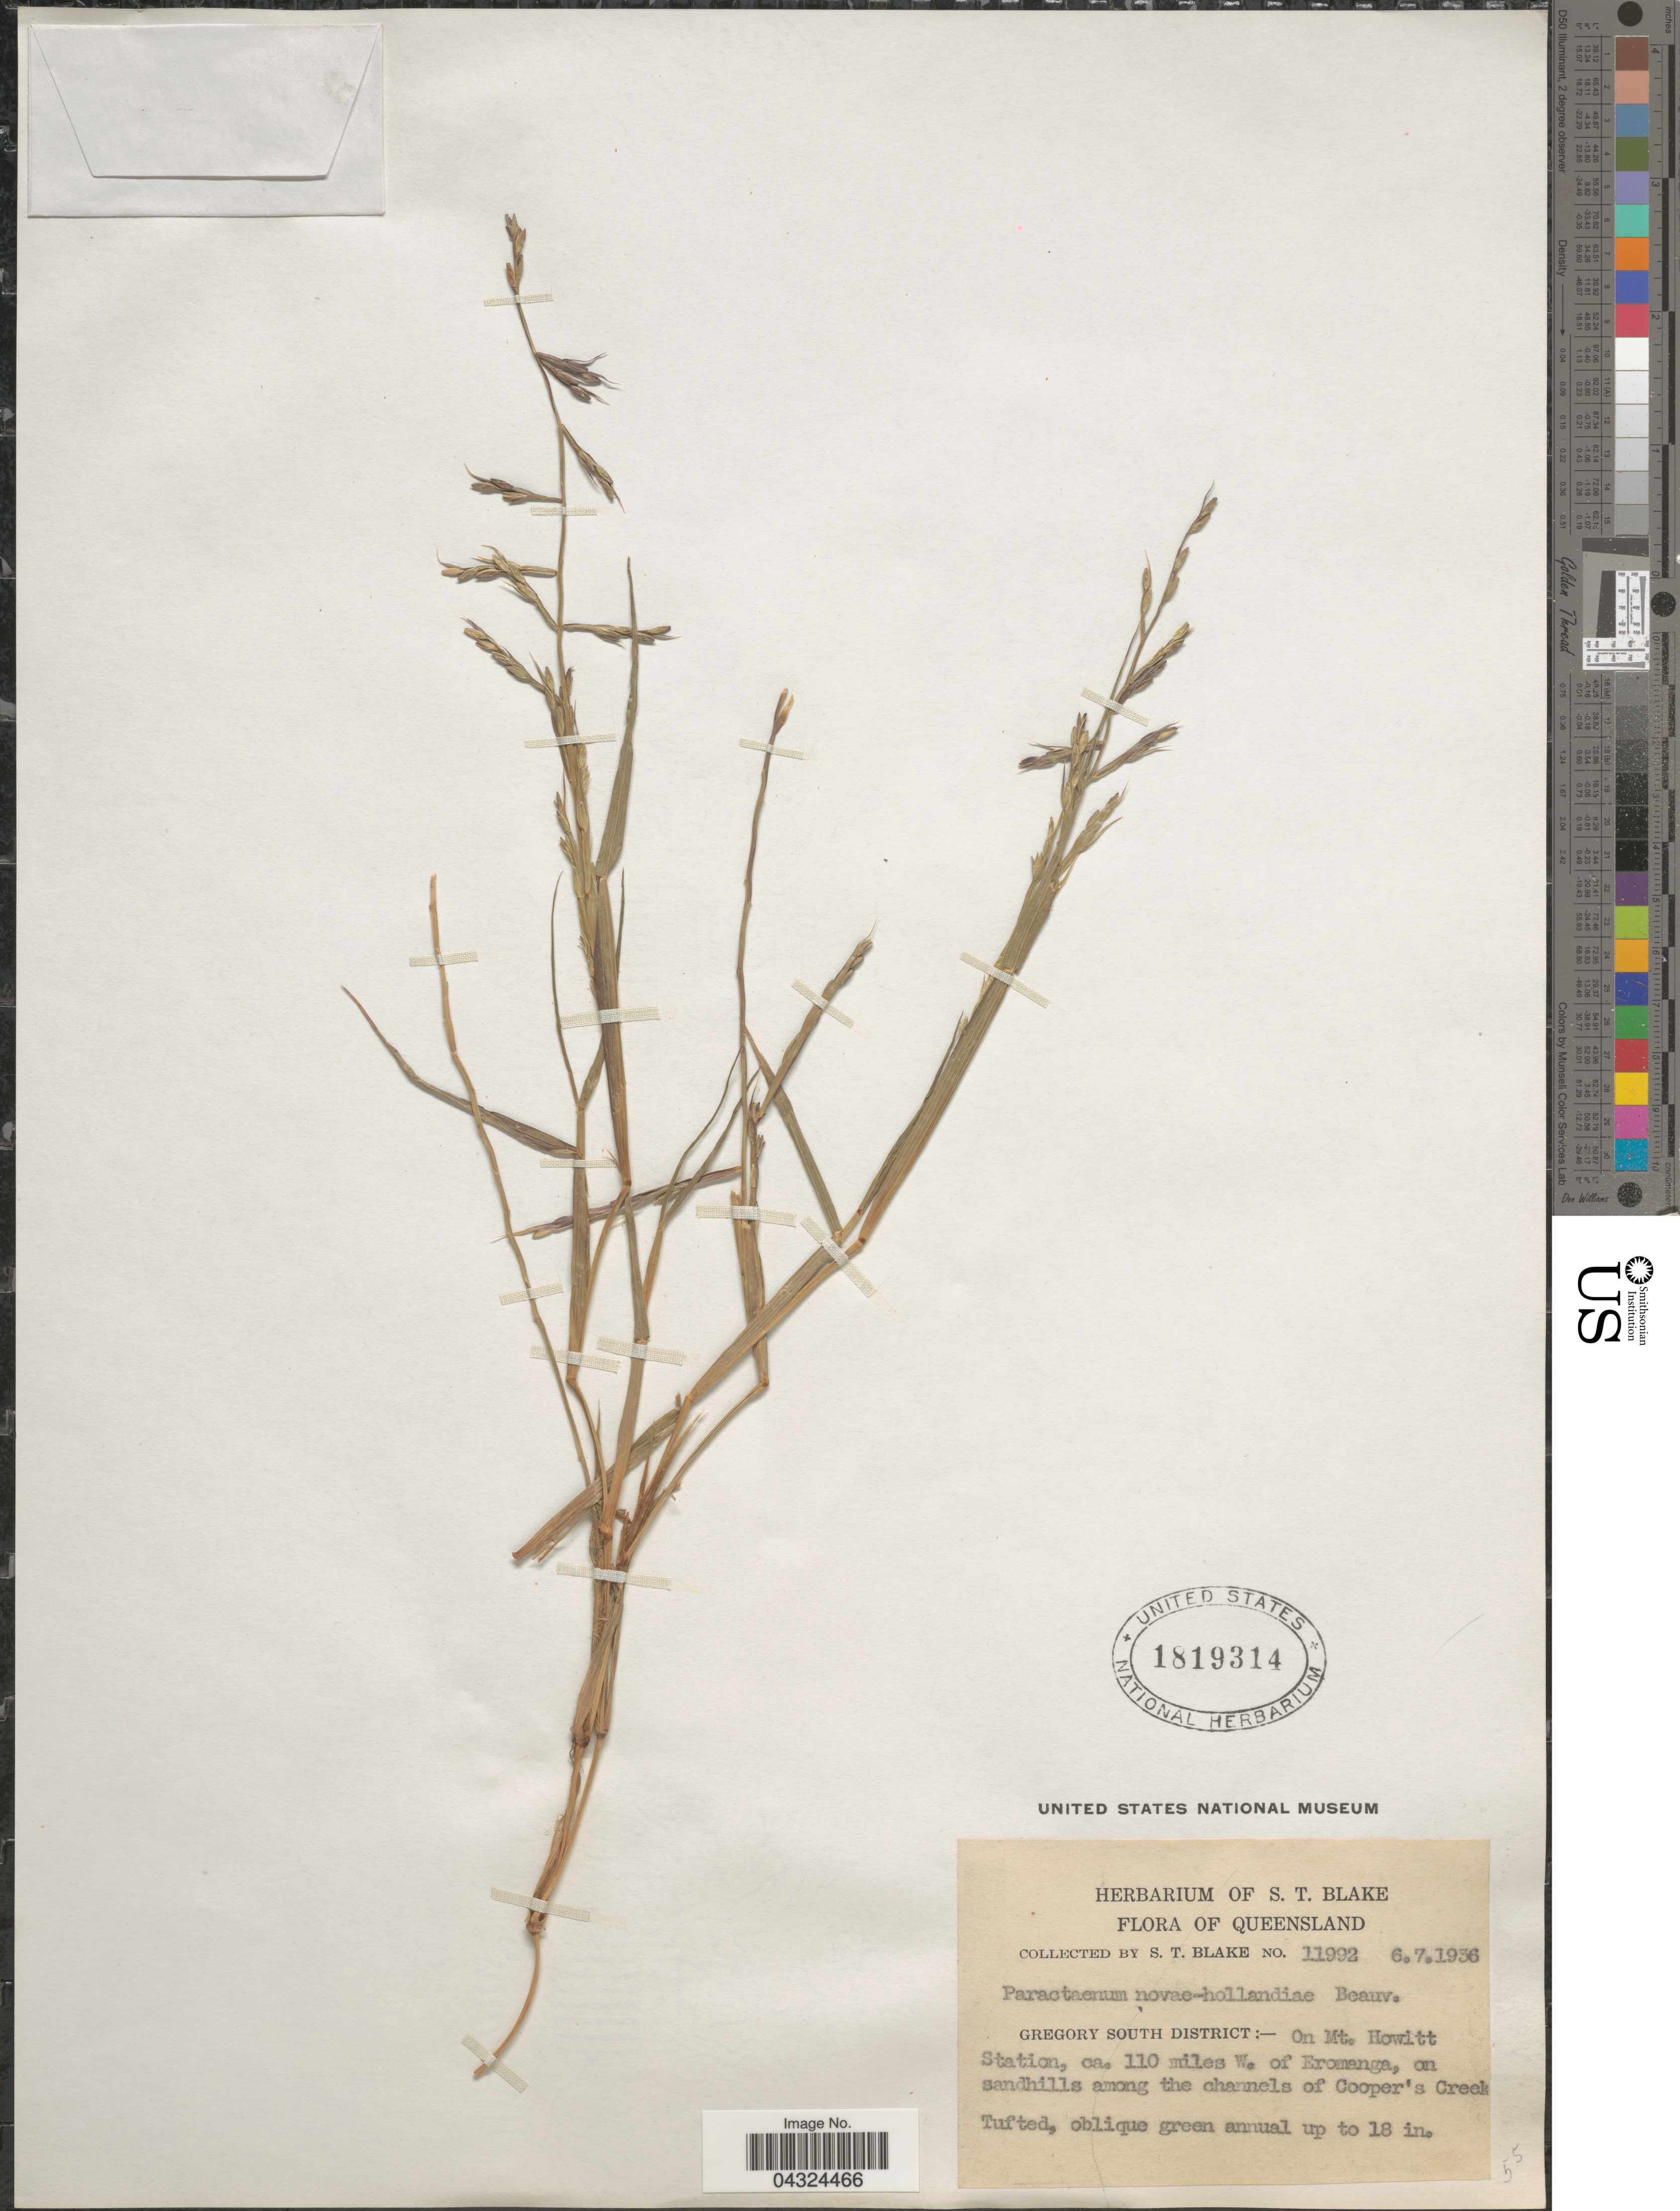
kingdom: Plantae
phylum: Tracheophyta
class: Liliopsida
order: Poales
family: Poaceae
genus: Paractaenum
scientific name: Paractaenum novae-hollandiae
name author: P. Beauv.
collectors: S. T. Blake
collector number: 11992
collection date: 1936-07-06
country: Australia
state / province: Queensland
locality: Gregory South District: On Mt. Howitt Station, ca. 110 miles W. of Eromanga, on sandhills among the channels of Cooper's Creek.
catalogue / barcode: US 1819314